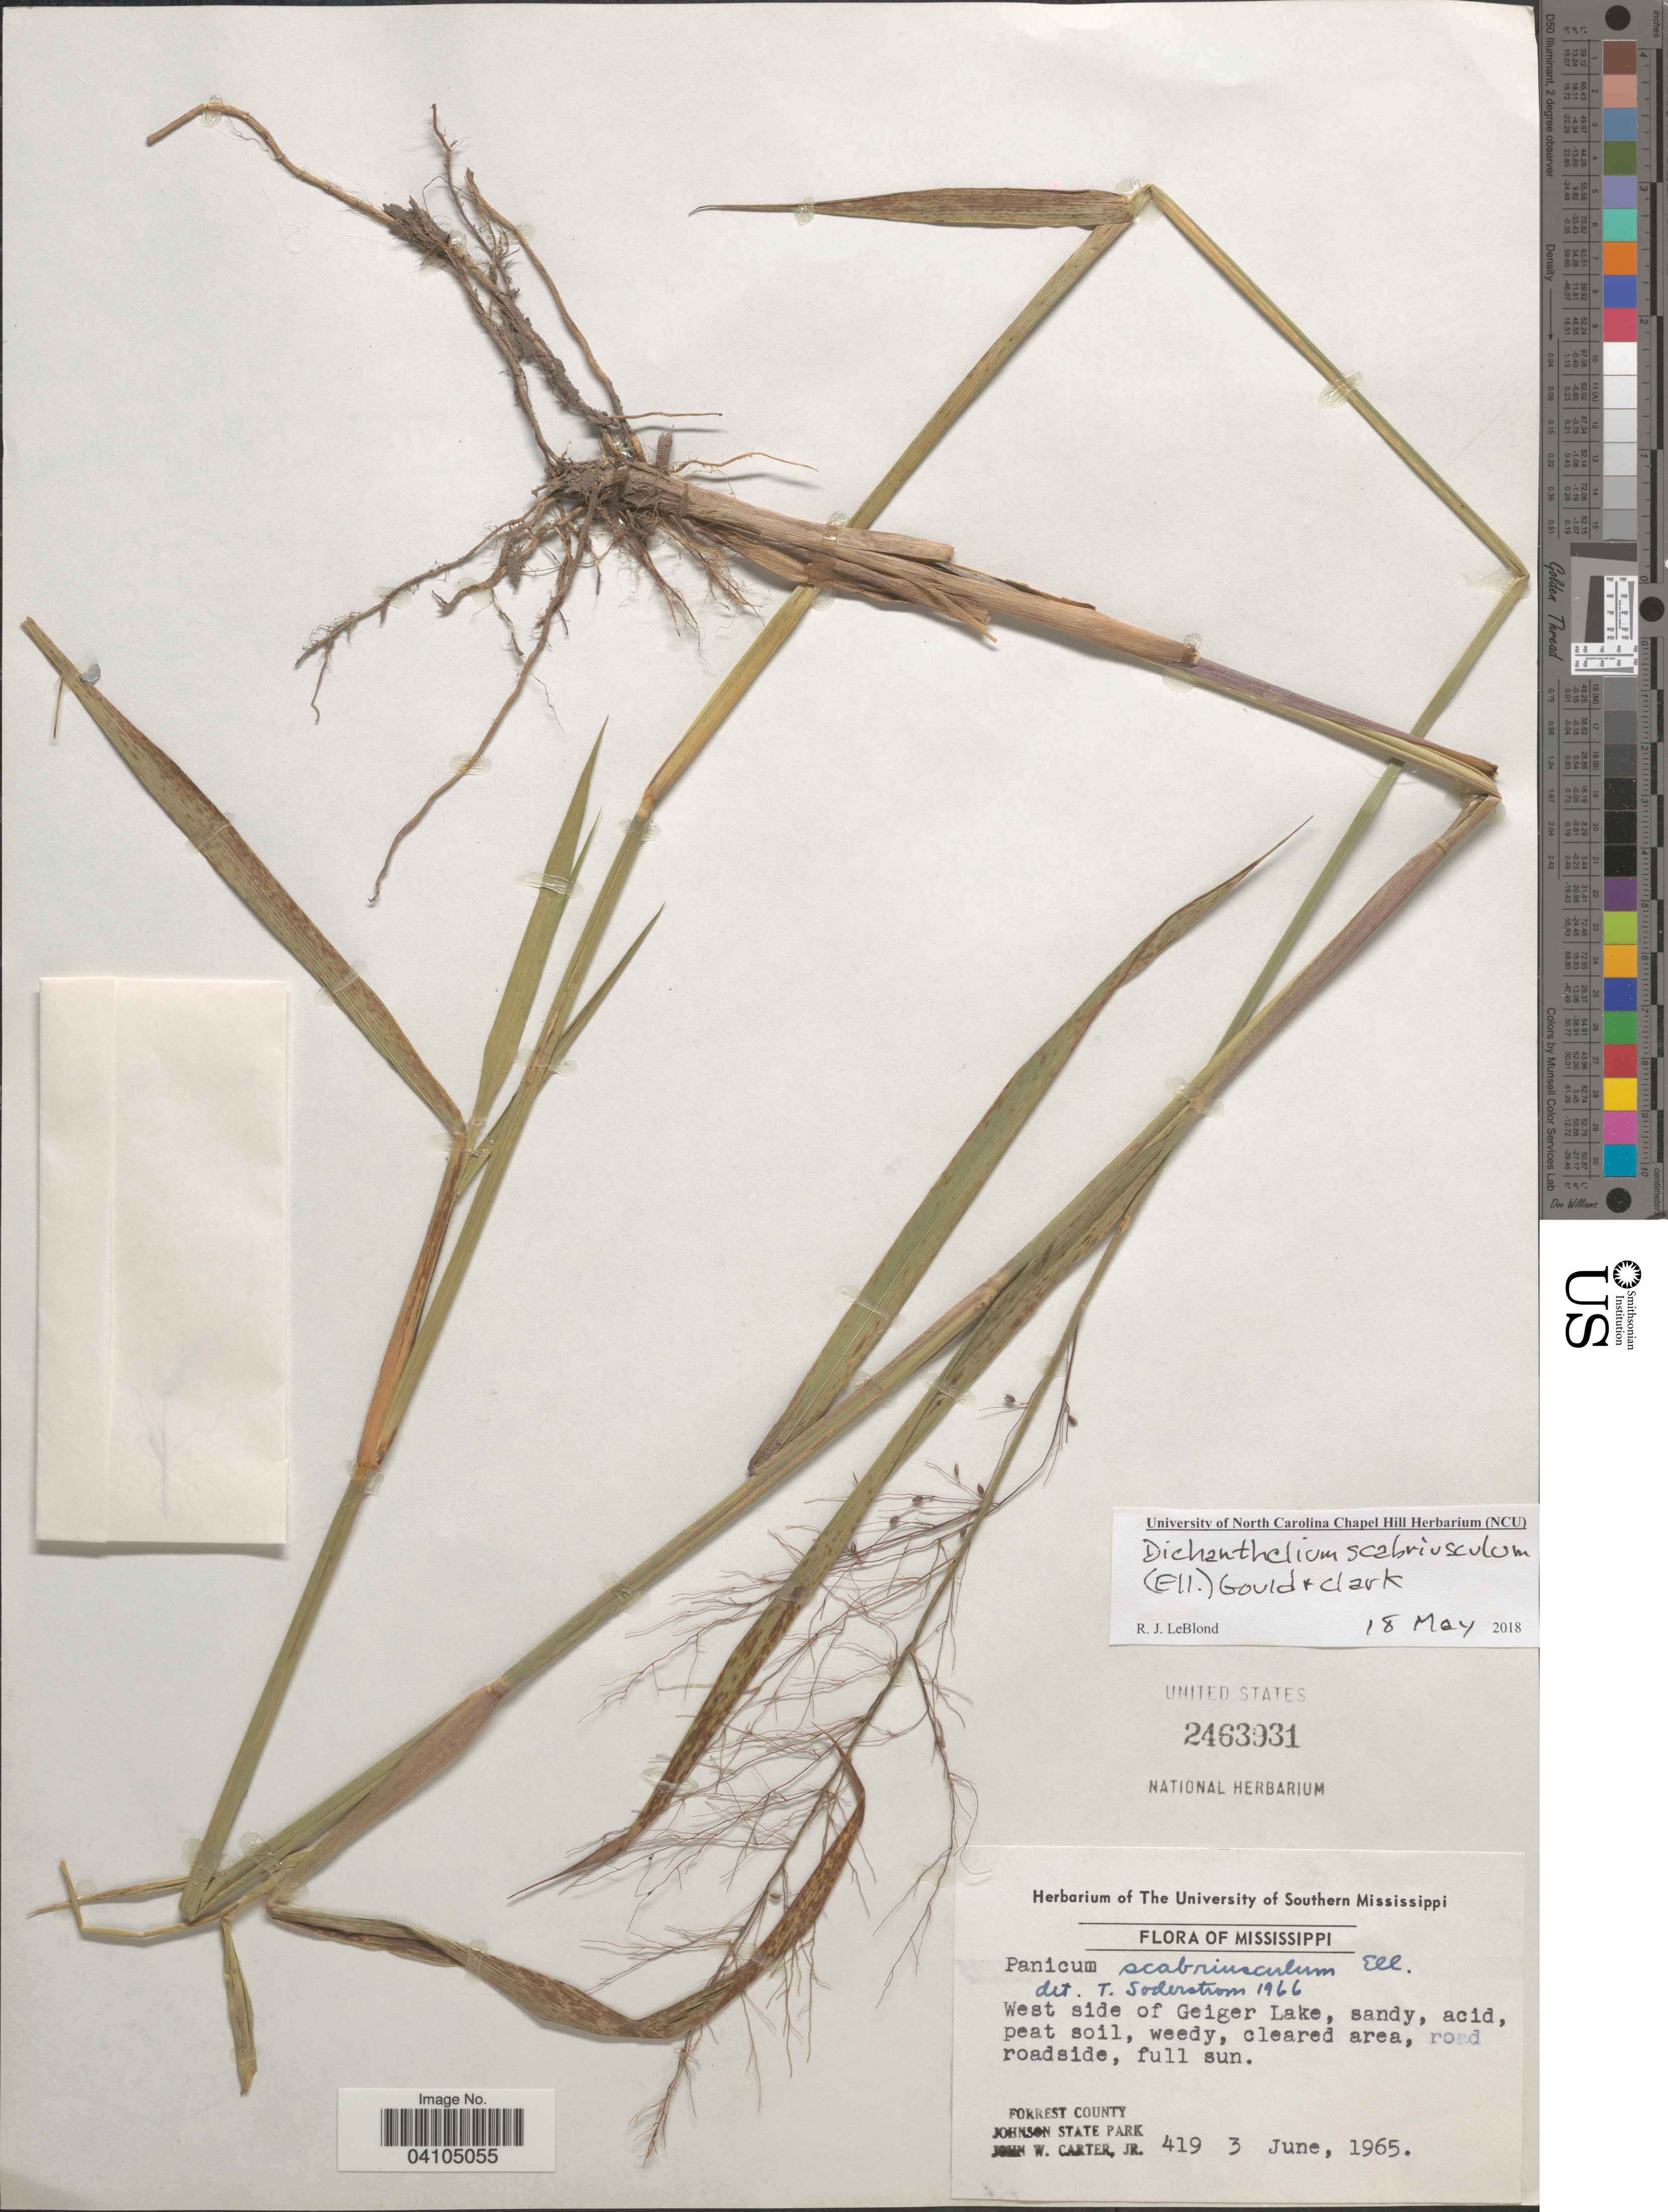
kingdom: Plantae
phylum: Tracheophyta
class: Liliopsida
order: Poales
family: Poaceae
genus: Dichanthelium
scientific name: Dichanthelium scabriusculum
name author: (Elliott) Gould & C.A. Clark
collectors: J. W. Carter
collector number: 419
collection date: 1965-06-03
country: United States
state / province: Mississippi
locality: West side of Geiger Lake. Forrest County. Johnson State Park [unsure placement].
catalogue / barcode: US 2463931